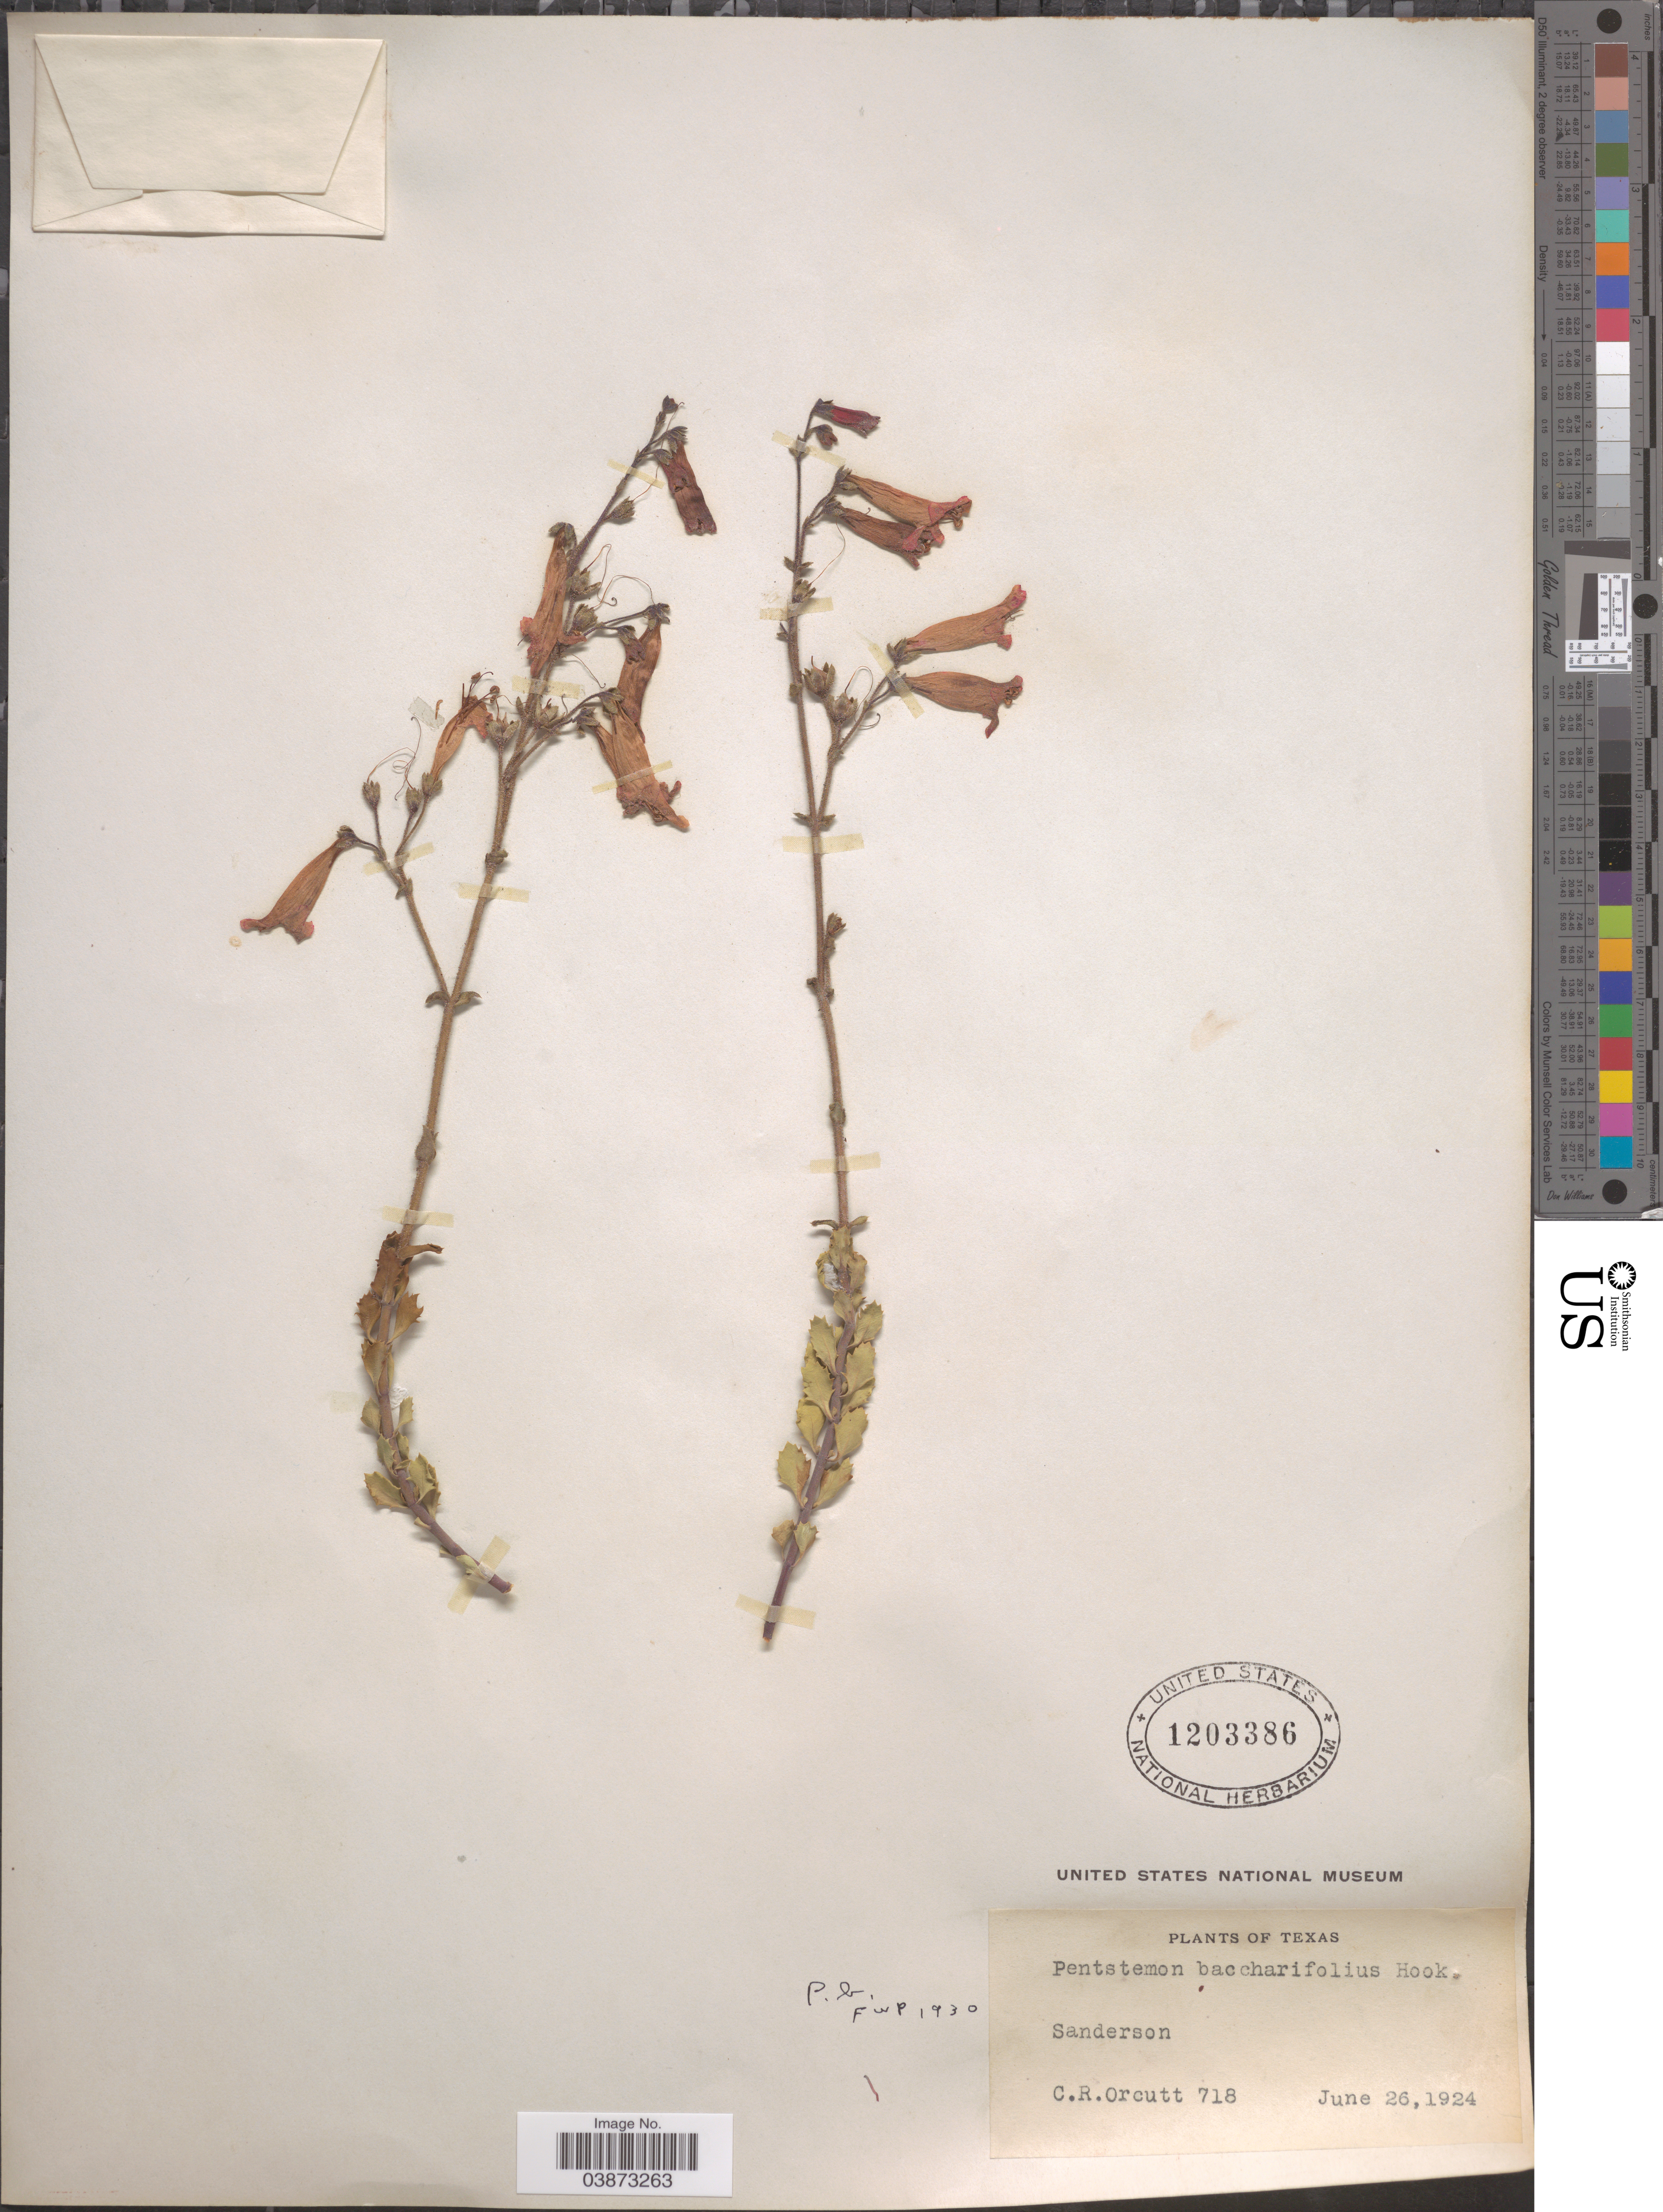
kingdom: Plantae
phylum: Tracheophyta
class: Magnoliopsida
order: Lamiales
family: Plantaginaceae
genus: Penstemon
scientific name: Penstemon baccharifolius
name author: Hook.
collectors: C. R. Orcutt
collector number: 718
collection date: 1924-06-26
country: United States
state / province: Texas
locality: Sanderson.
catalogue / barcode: US 1203386